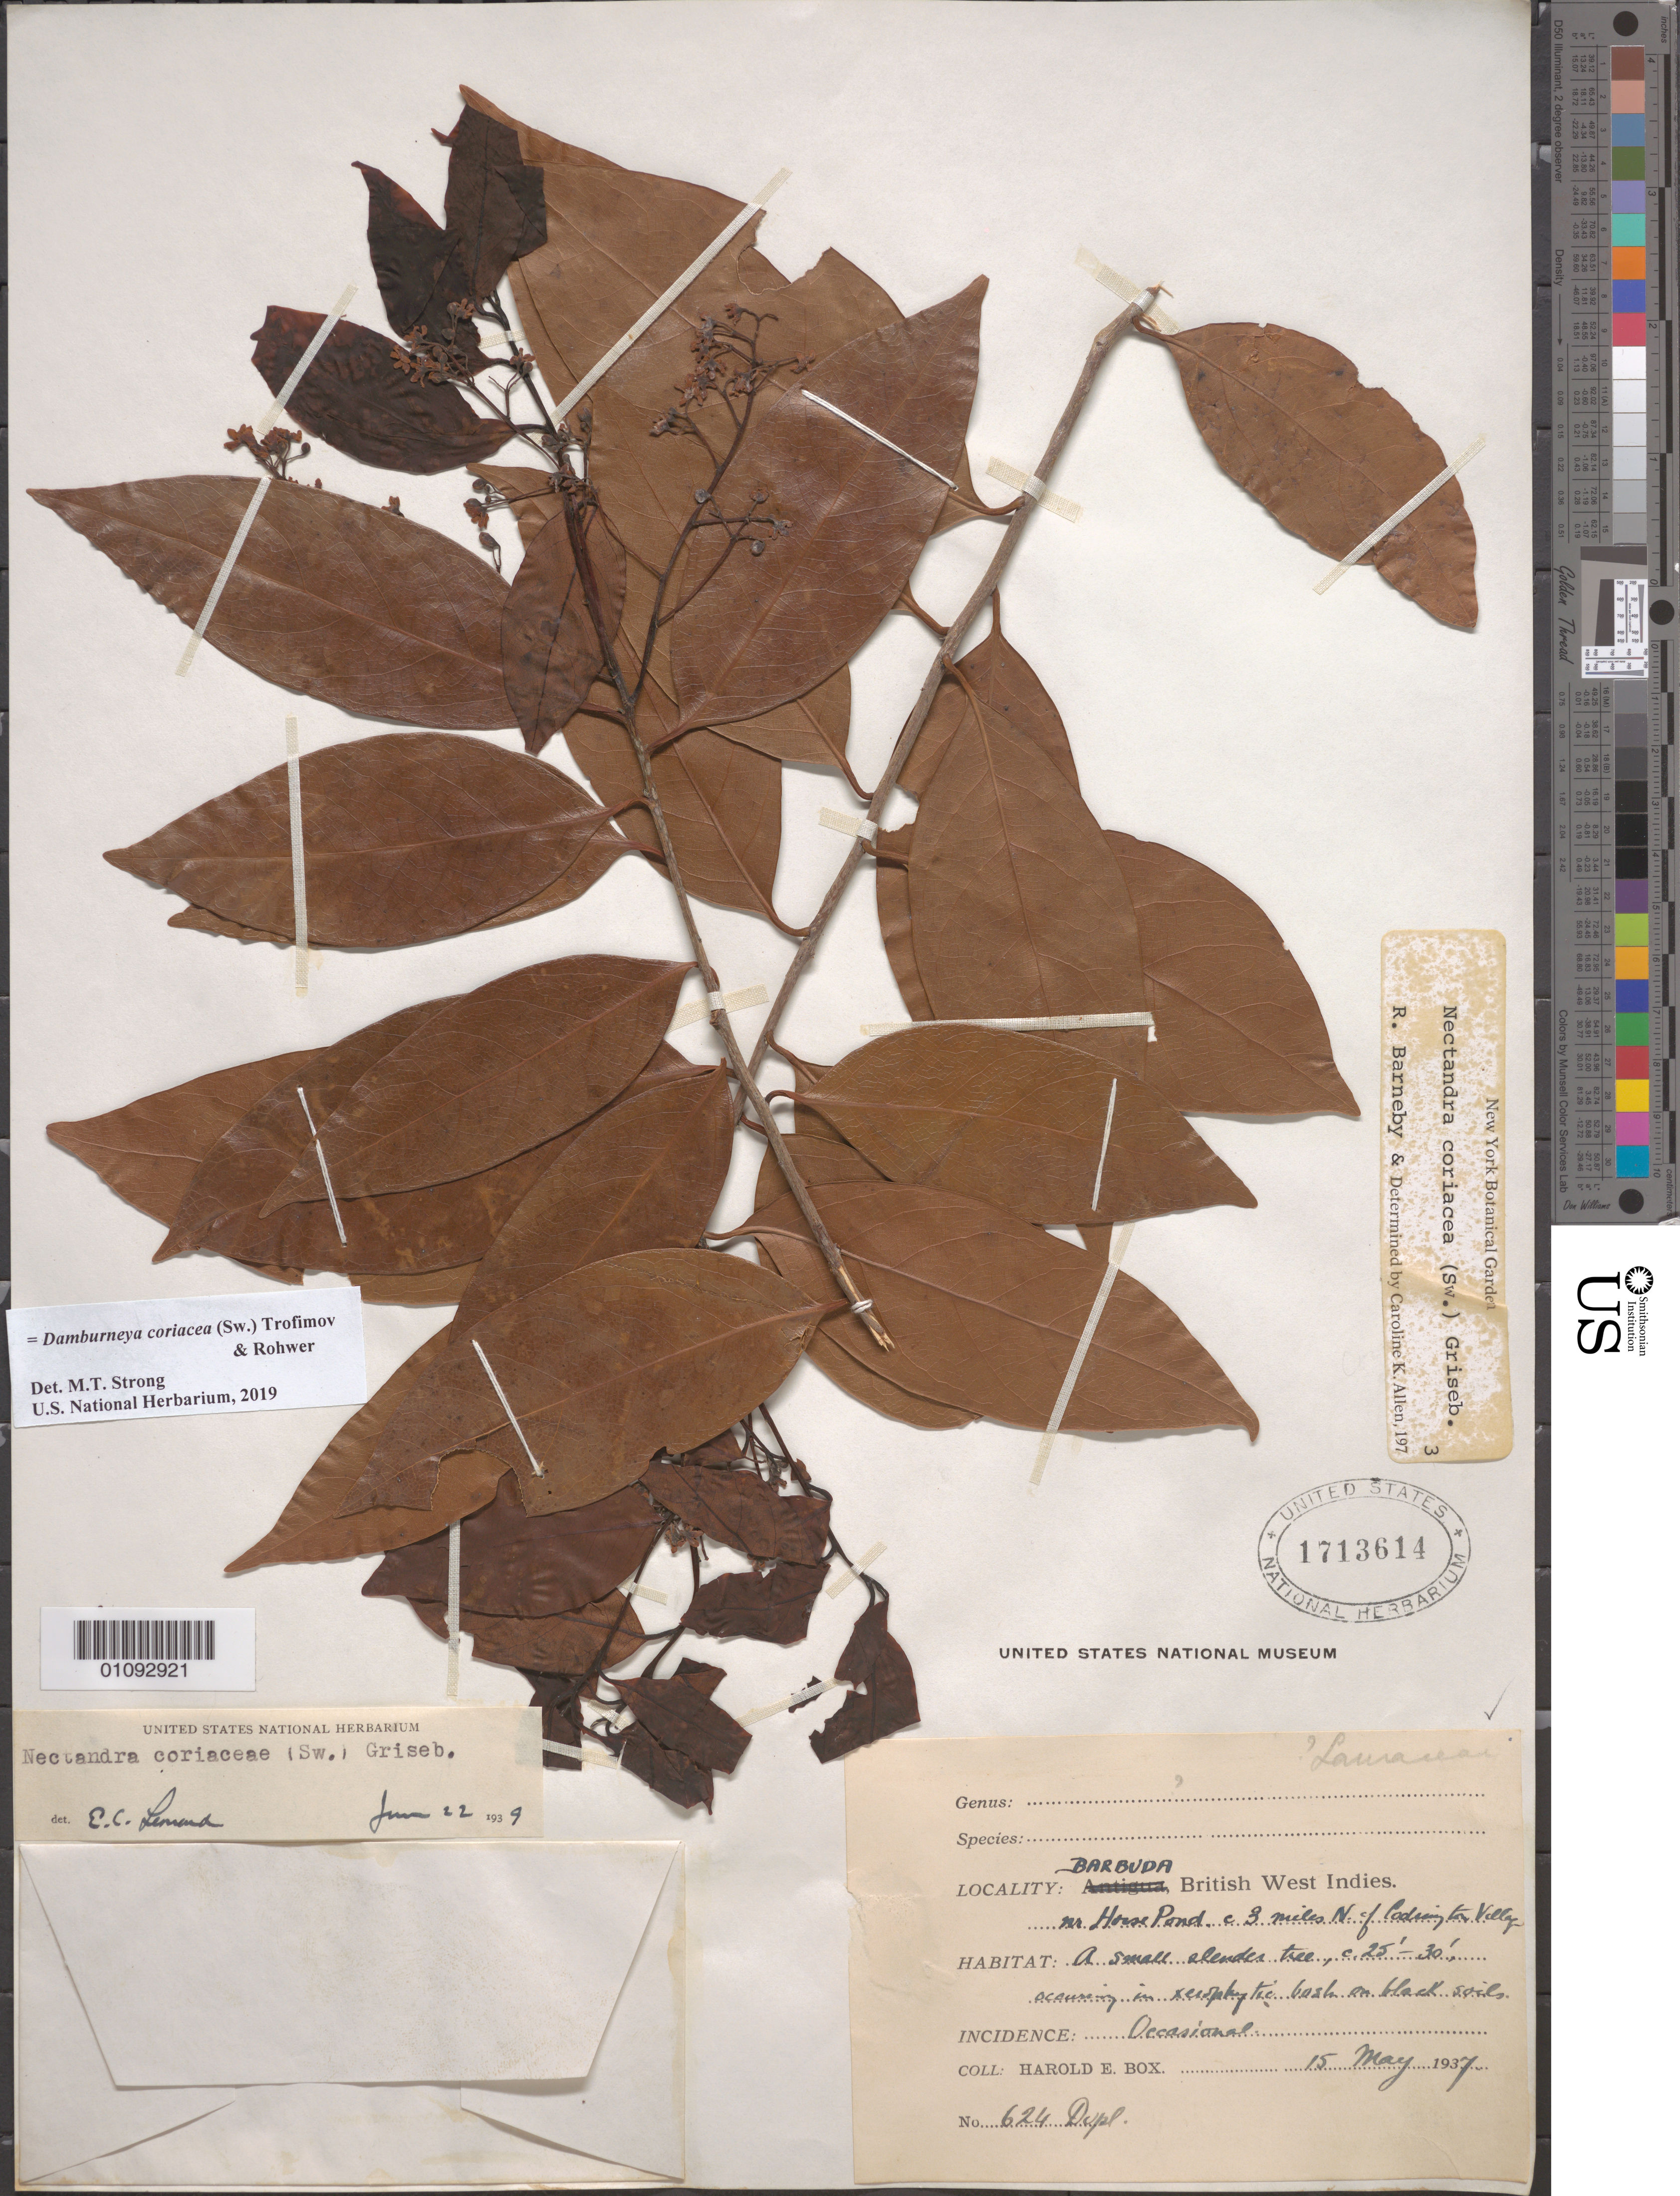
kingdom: Plantae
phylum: Tracheophyta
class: Magnoliopsida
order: Laurales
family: Lauraceae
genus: Damburneya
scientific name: Damburneya coriacea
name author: (Sw.) Trofimov & Rohwer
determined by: Strong, M. T., (US), Smithsonian Institution - National Museum of Natural History (UNITED STATES)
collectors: H. E. Box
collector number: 624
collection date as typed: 15 May 1937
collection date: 1937-05-15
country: Antigua and Barbuda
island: Barbuda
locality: Near horse Pond, 3 mi. N of Podring Valley.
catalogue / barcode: US 1713614